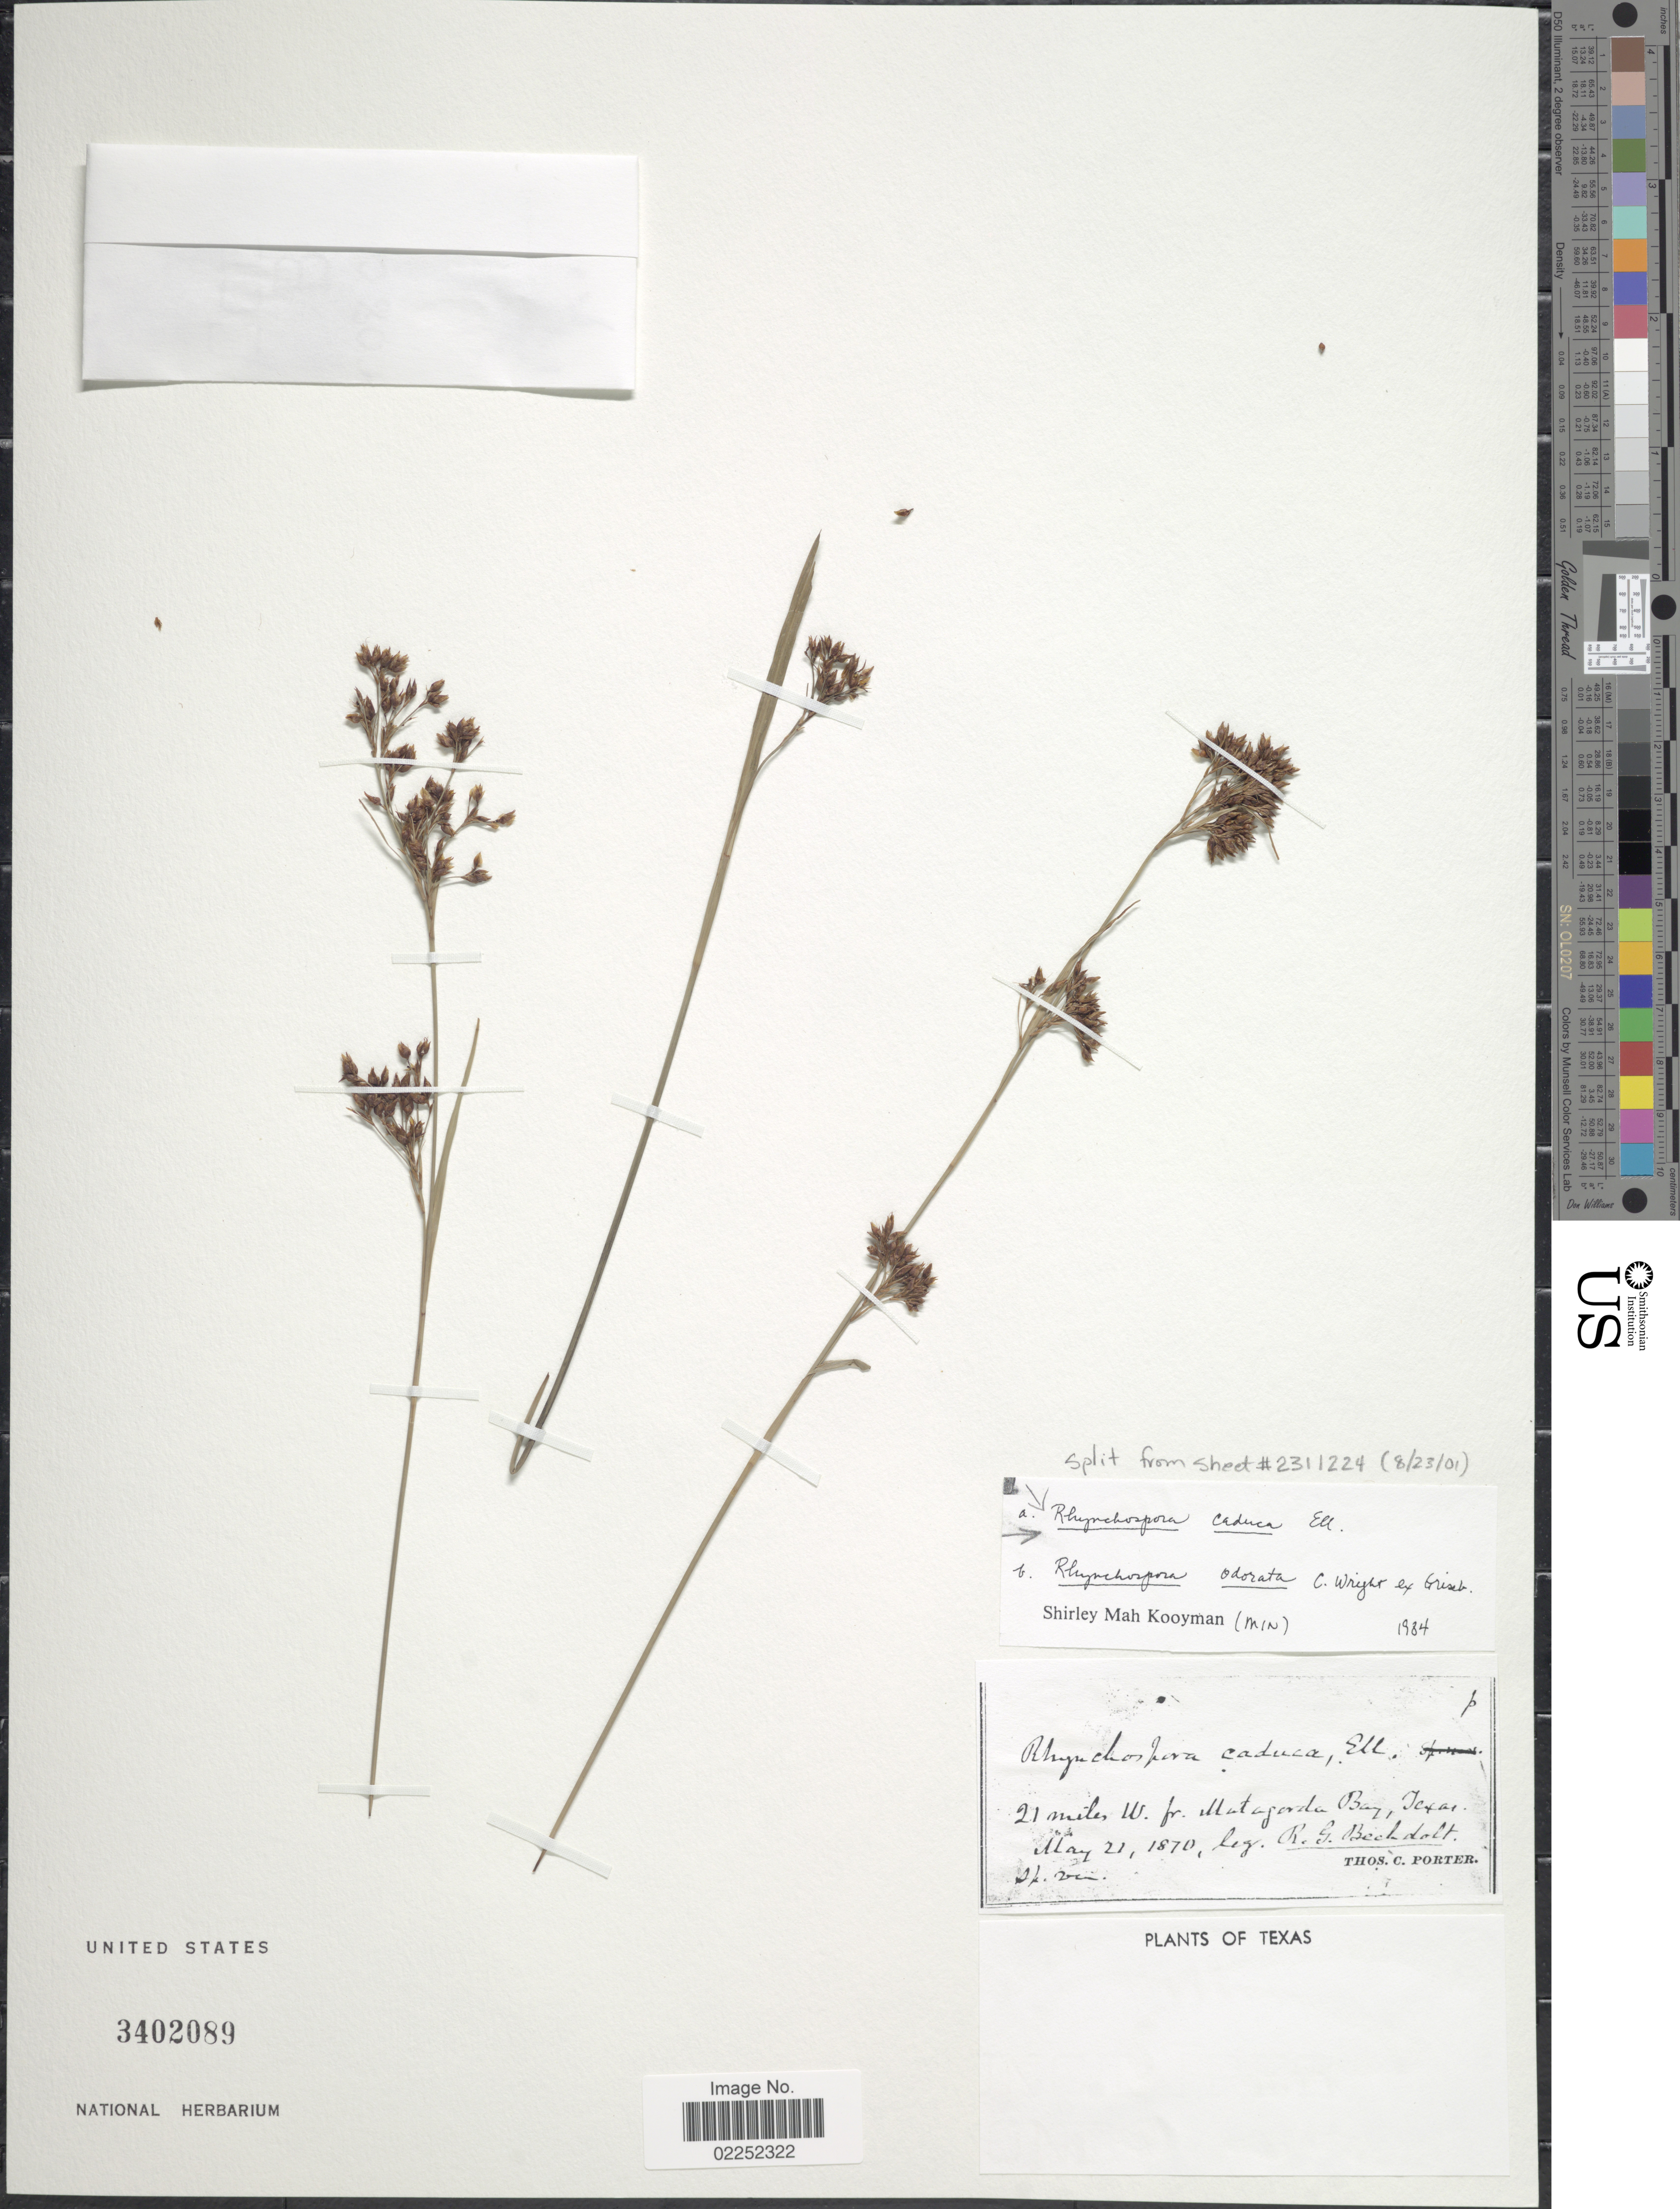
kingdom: Plantae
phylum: Tracheophyta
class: Liliopsida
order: Poales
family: Cyperaceae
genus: Rhynchospora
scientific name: Rhynchospora caduca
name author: Elliott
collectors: R. Bechdolt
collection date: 1870-05-21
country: United States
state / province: Texas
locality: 21 miles W fr Matagorda Bay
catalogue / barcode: US 3402089